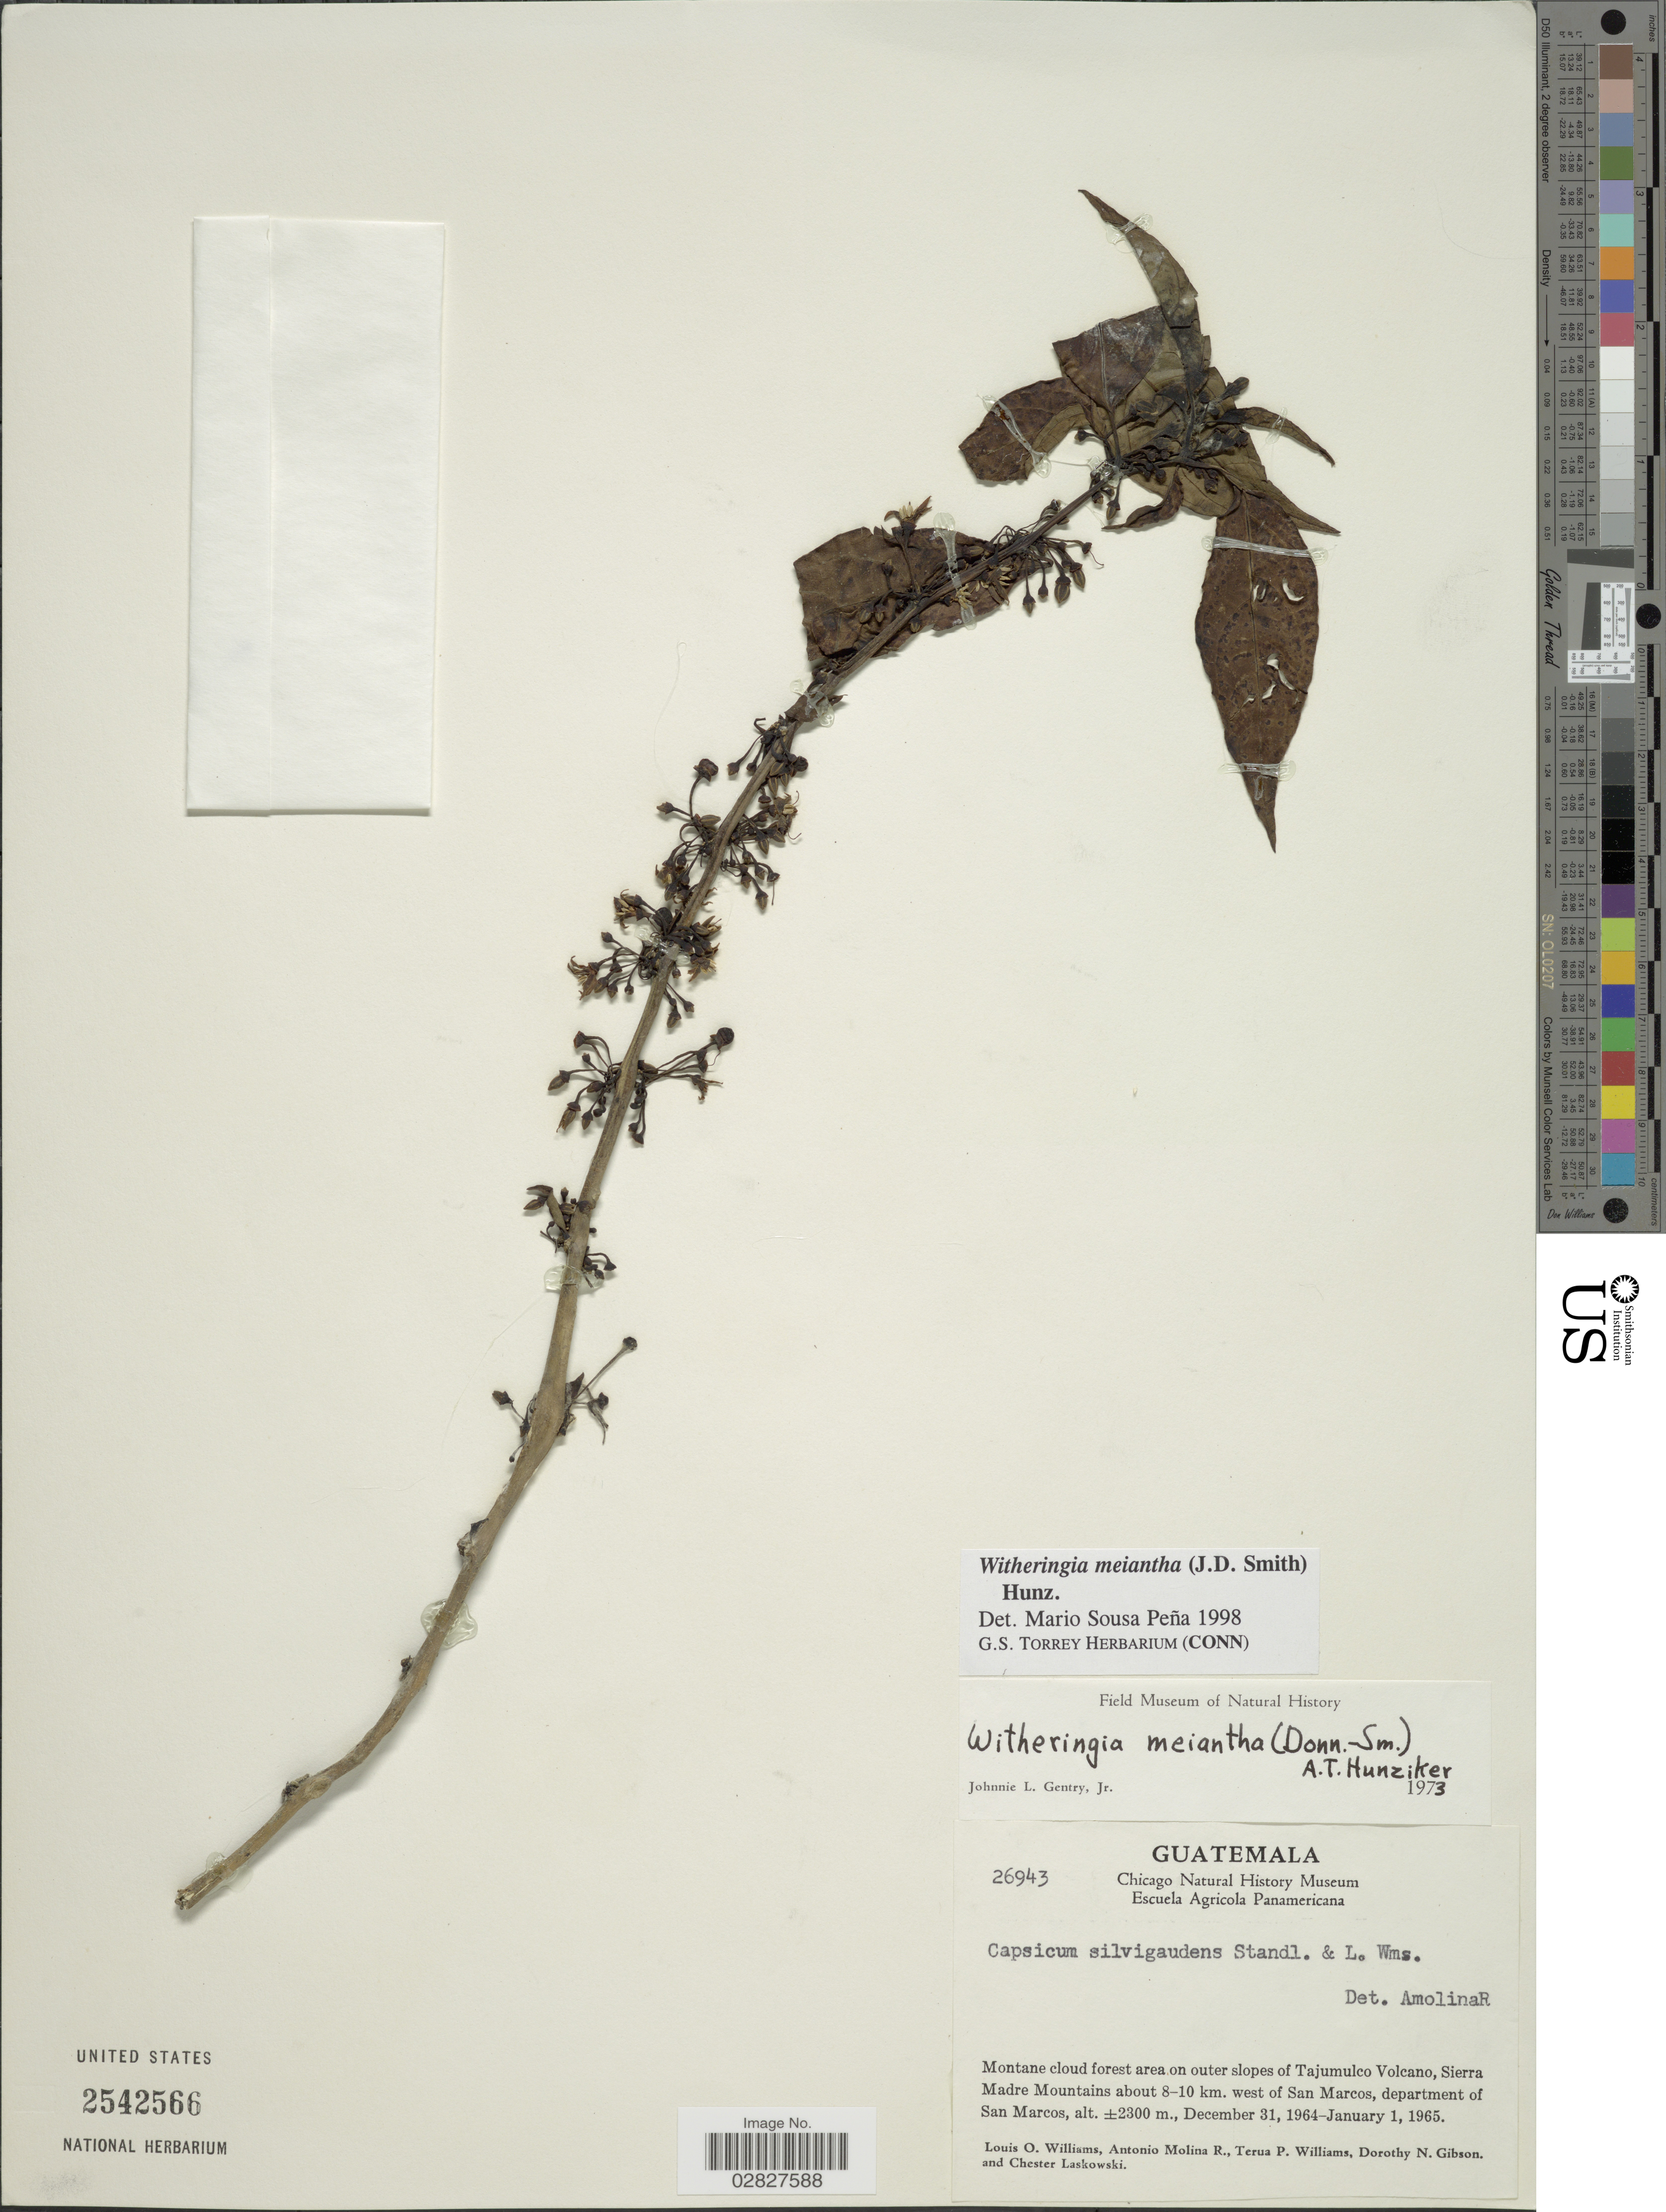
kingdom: Plantae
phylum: Tracheophyta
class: Magnoliopsida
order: Solanales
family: Solanaceae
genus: Witheringia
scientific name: Witheringia meiantha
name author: (Donn. Sm.) Hunz.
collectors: L. O. Williams, A. Molina R., T. Williams, D. N. Gibson & C. Laskowski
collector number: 26943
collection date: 1964-12-31/1965-01-01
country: Guatemala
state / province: San Marcos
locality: Montane cloud forest area on outer slopes of Tajumulco Volcano, Sierra Madre Mountains about 8-10 km. west of San Marcos, department of San Marcos.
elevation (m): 2300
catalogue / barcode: US 2542566